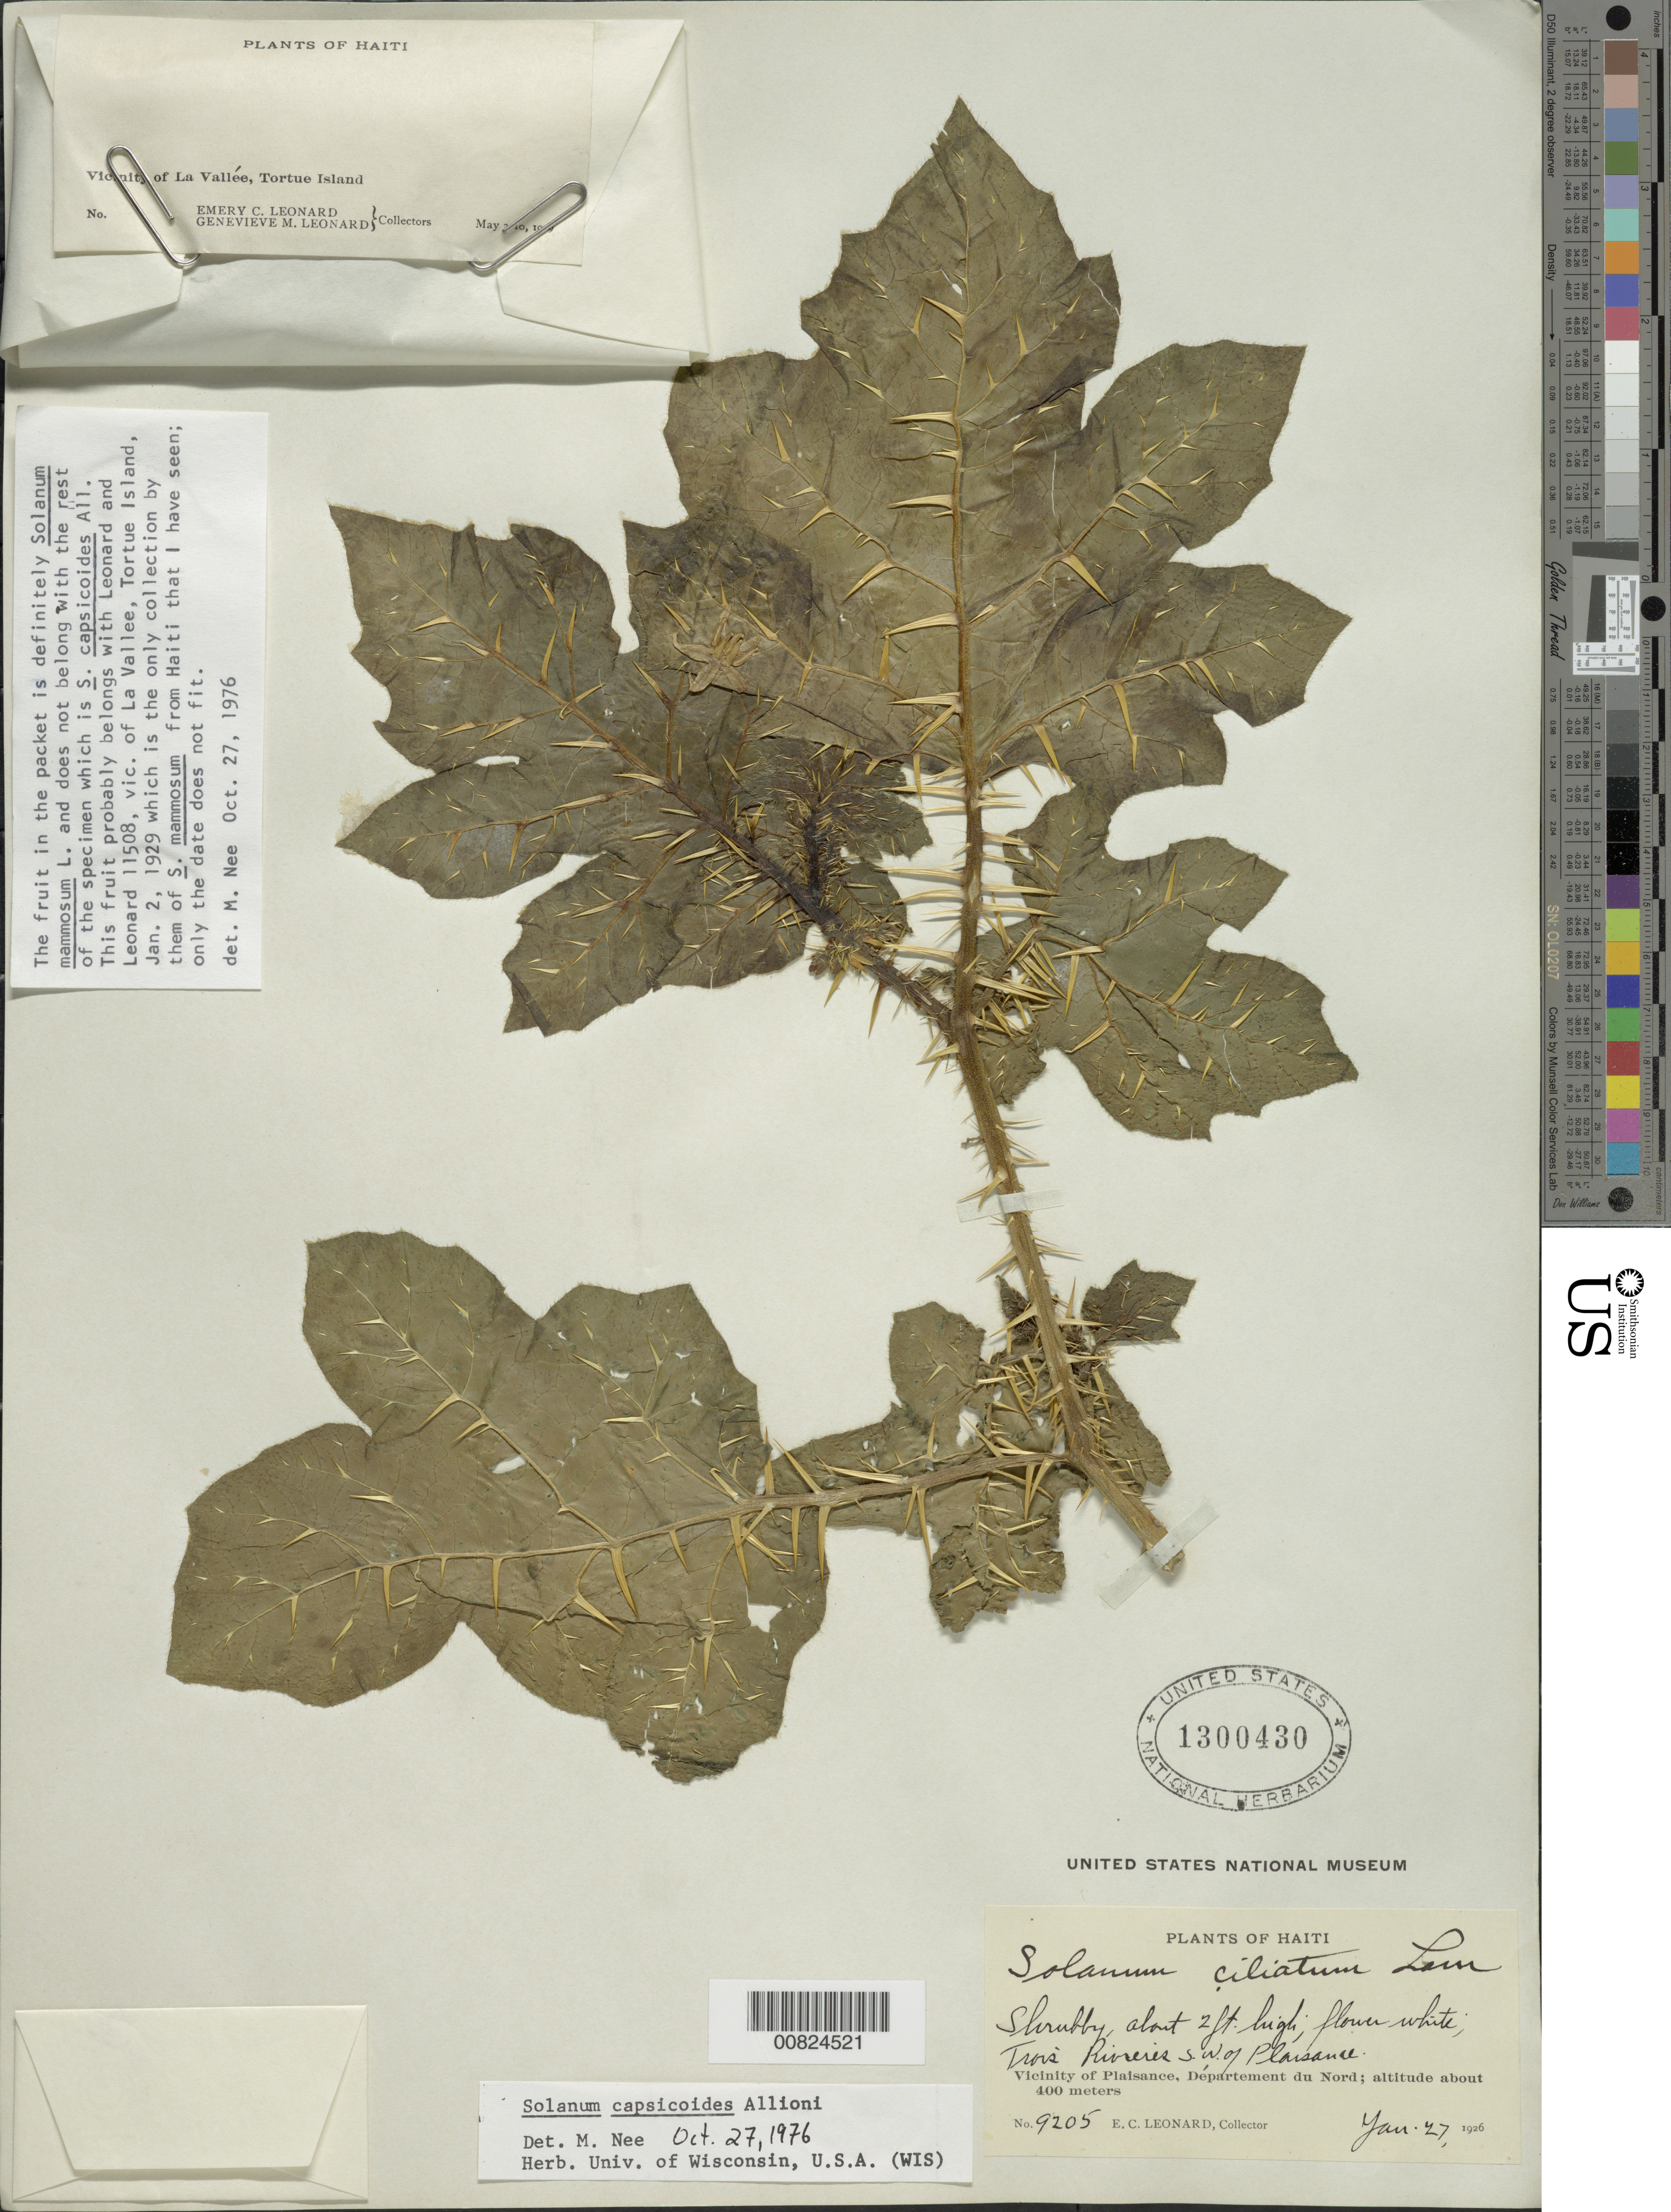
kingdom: Plantae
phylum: Tracheophyta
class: Magnoliopsida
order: Solanales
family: Solanaceae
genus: Solanum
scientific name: Solanum capsicoides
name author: All.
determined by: Nee, Michael H.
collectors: E. C. Leonard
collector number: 9205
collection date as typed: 27 Jan 1926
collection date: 1926-01-27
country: Haiti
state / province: Nord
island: Hispaniola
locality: Vicinity of Plaisance, Trois Riveries SW of city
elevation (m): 400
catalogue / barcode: US 1300430